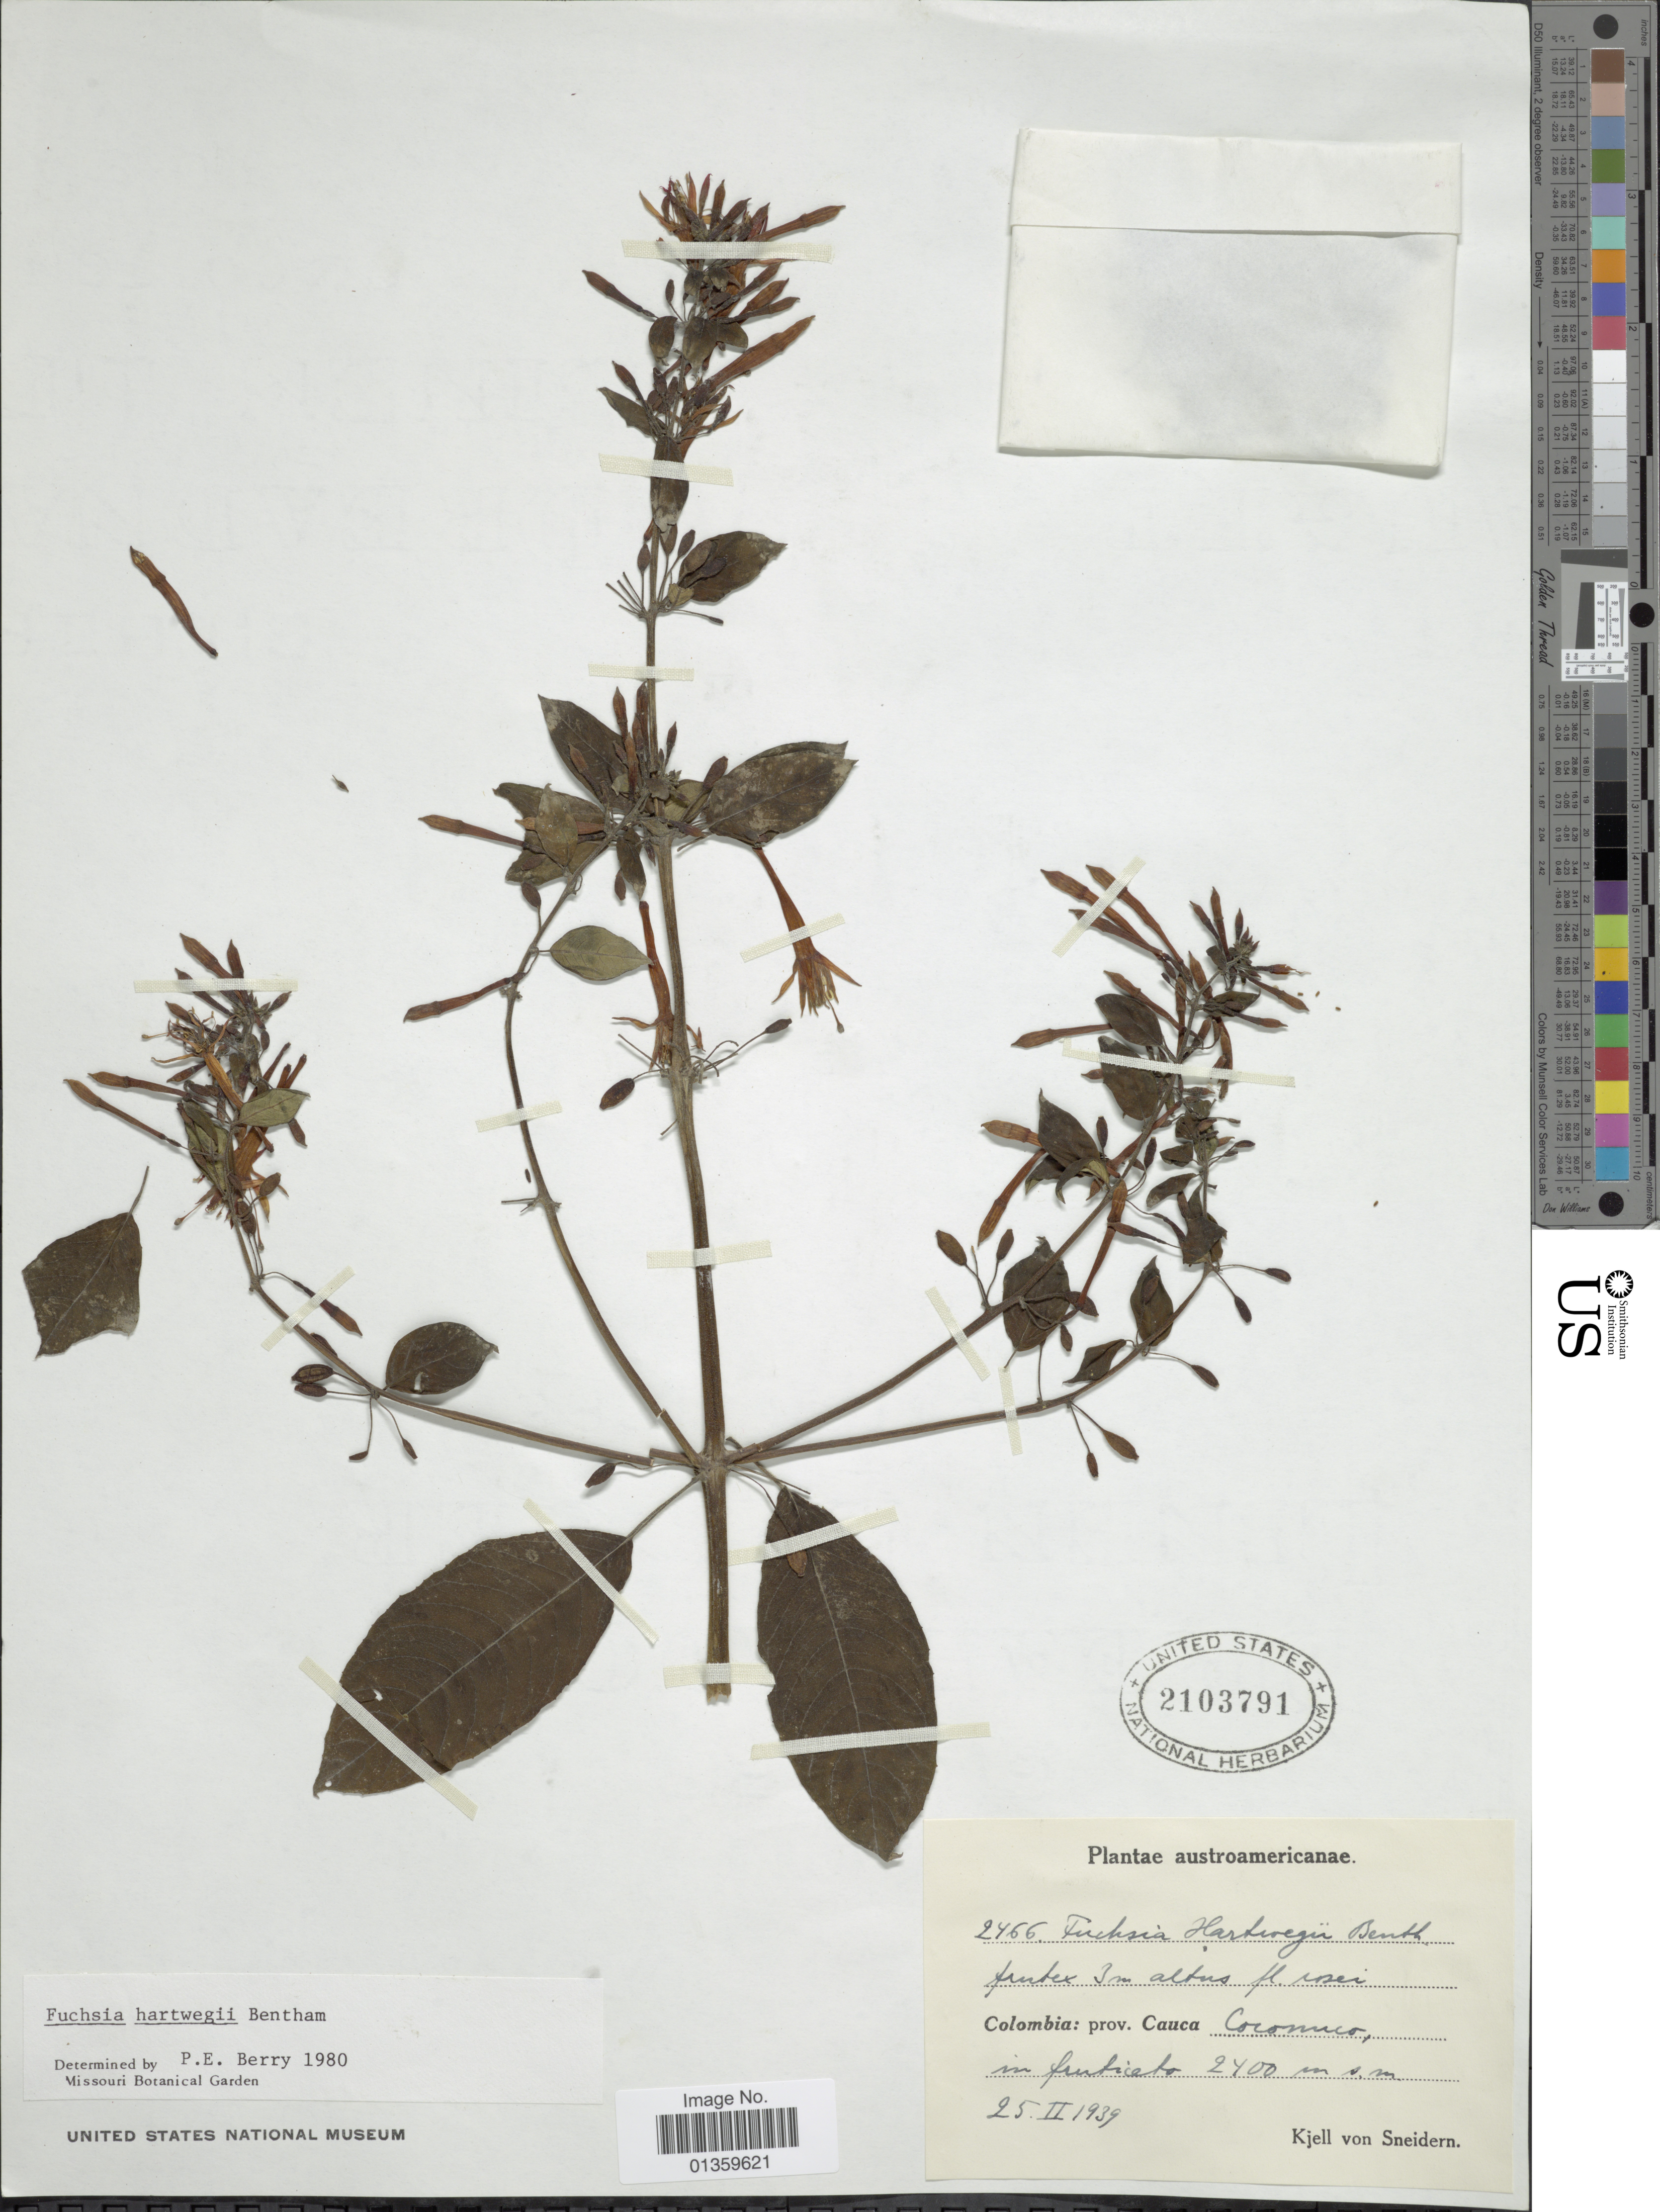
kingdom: Plantae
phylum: Tracheophyta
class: Magnoliopsida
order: Myrtales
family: Onagraceae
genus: Fuchsia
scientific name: Fuchsia hartwegii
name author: Benth.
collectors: K. von Sneidern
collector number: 2466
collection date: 1939-02-25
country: Colombia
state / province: Cauca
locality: Coconuco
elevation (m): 2400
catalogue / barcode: US 2103791